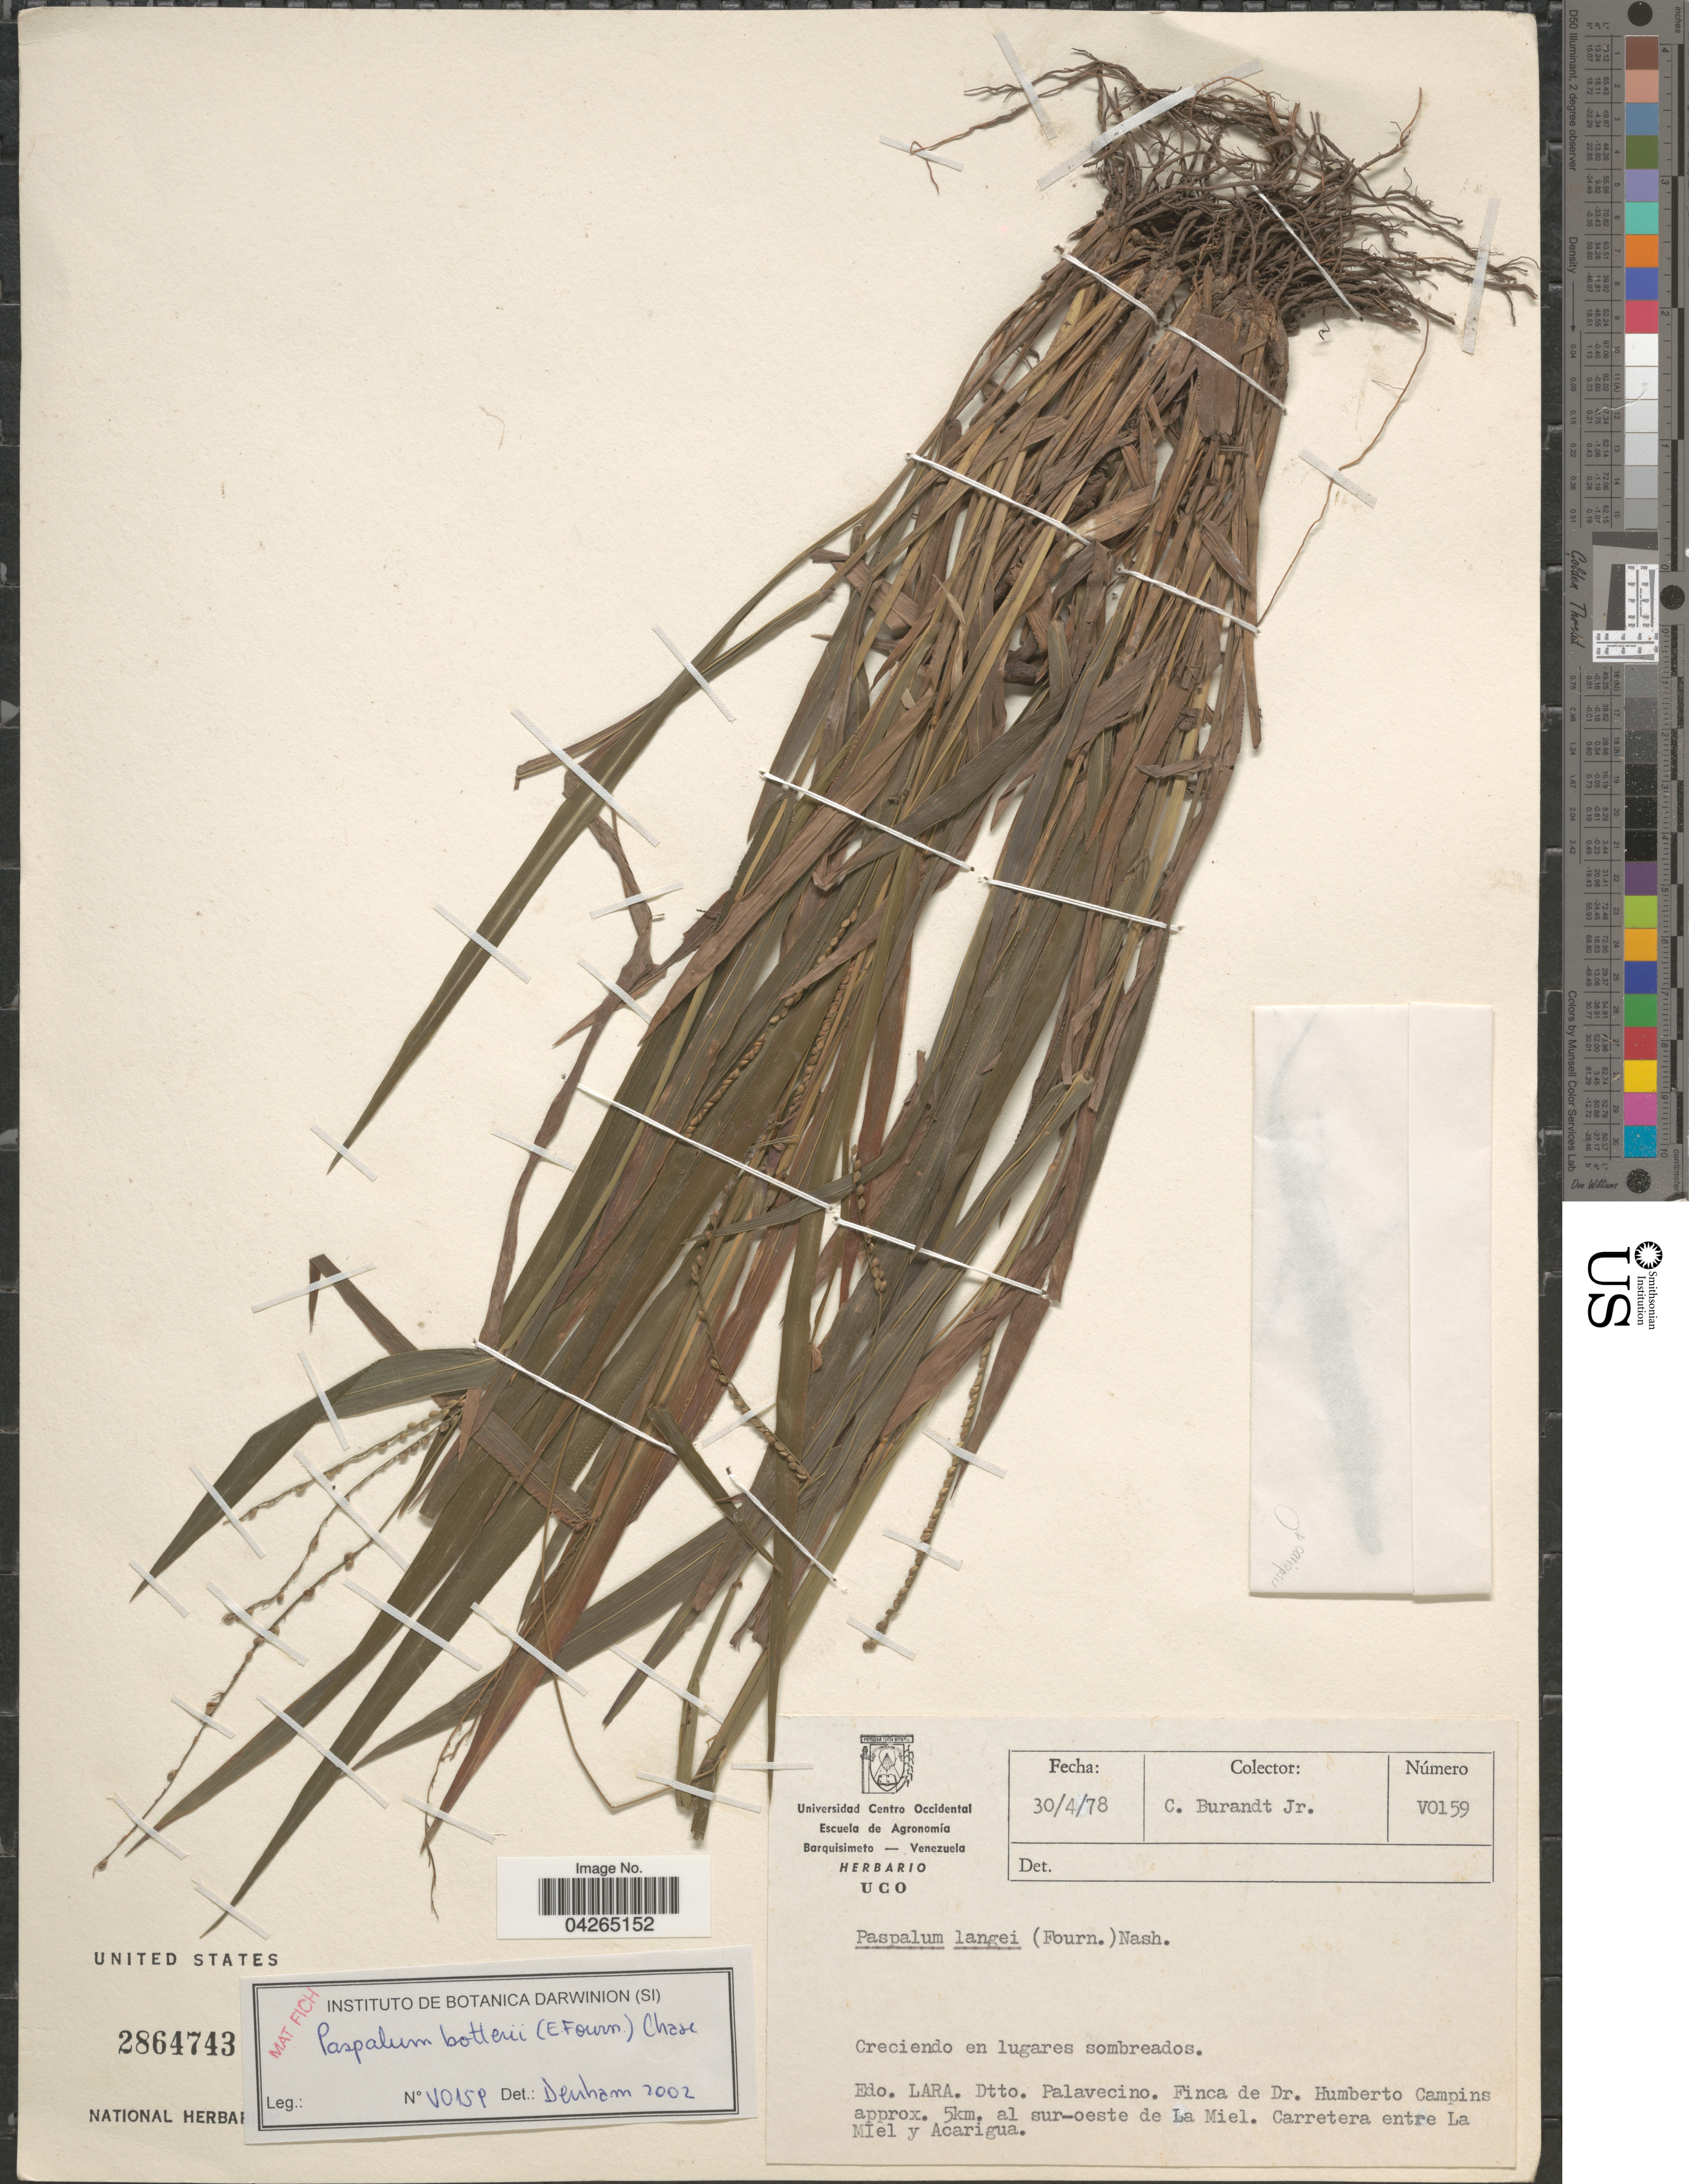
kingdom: Plantae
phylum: Tracheophyta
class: Liliopsida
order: Poales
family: Poaceae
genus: Paspalum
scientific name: Paspalum botterii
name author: (E. Fourn.) Chase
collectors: C. Burandt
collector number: V0159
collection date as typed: Transcribed d/m/y: 30/4/78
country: Venezuela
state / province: Lara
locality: Dtto. Palavecino. Finca de Dr. Humberto Campins approx. 5km. al sur-oeste de La Miel. Carretera entre La Miel y Acarigua.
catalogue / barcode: US 2864743